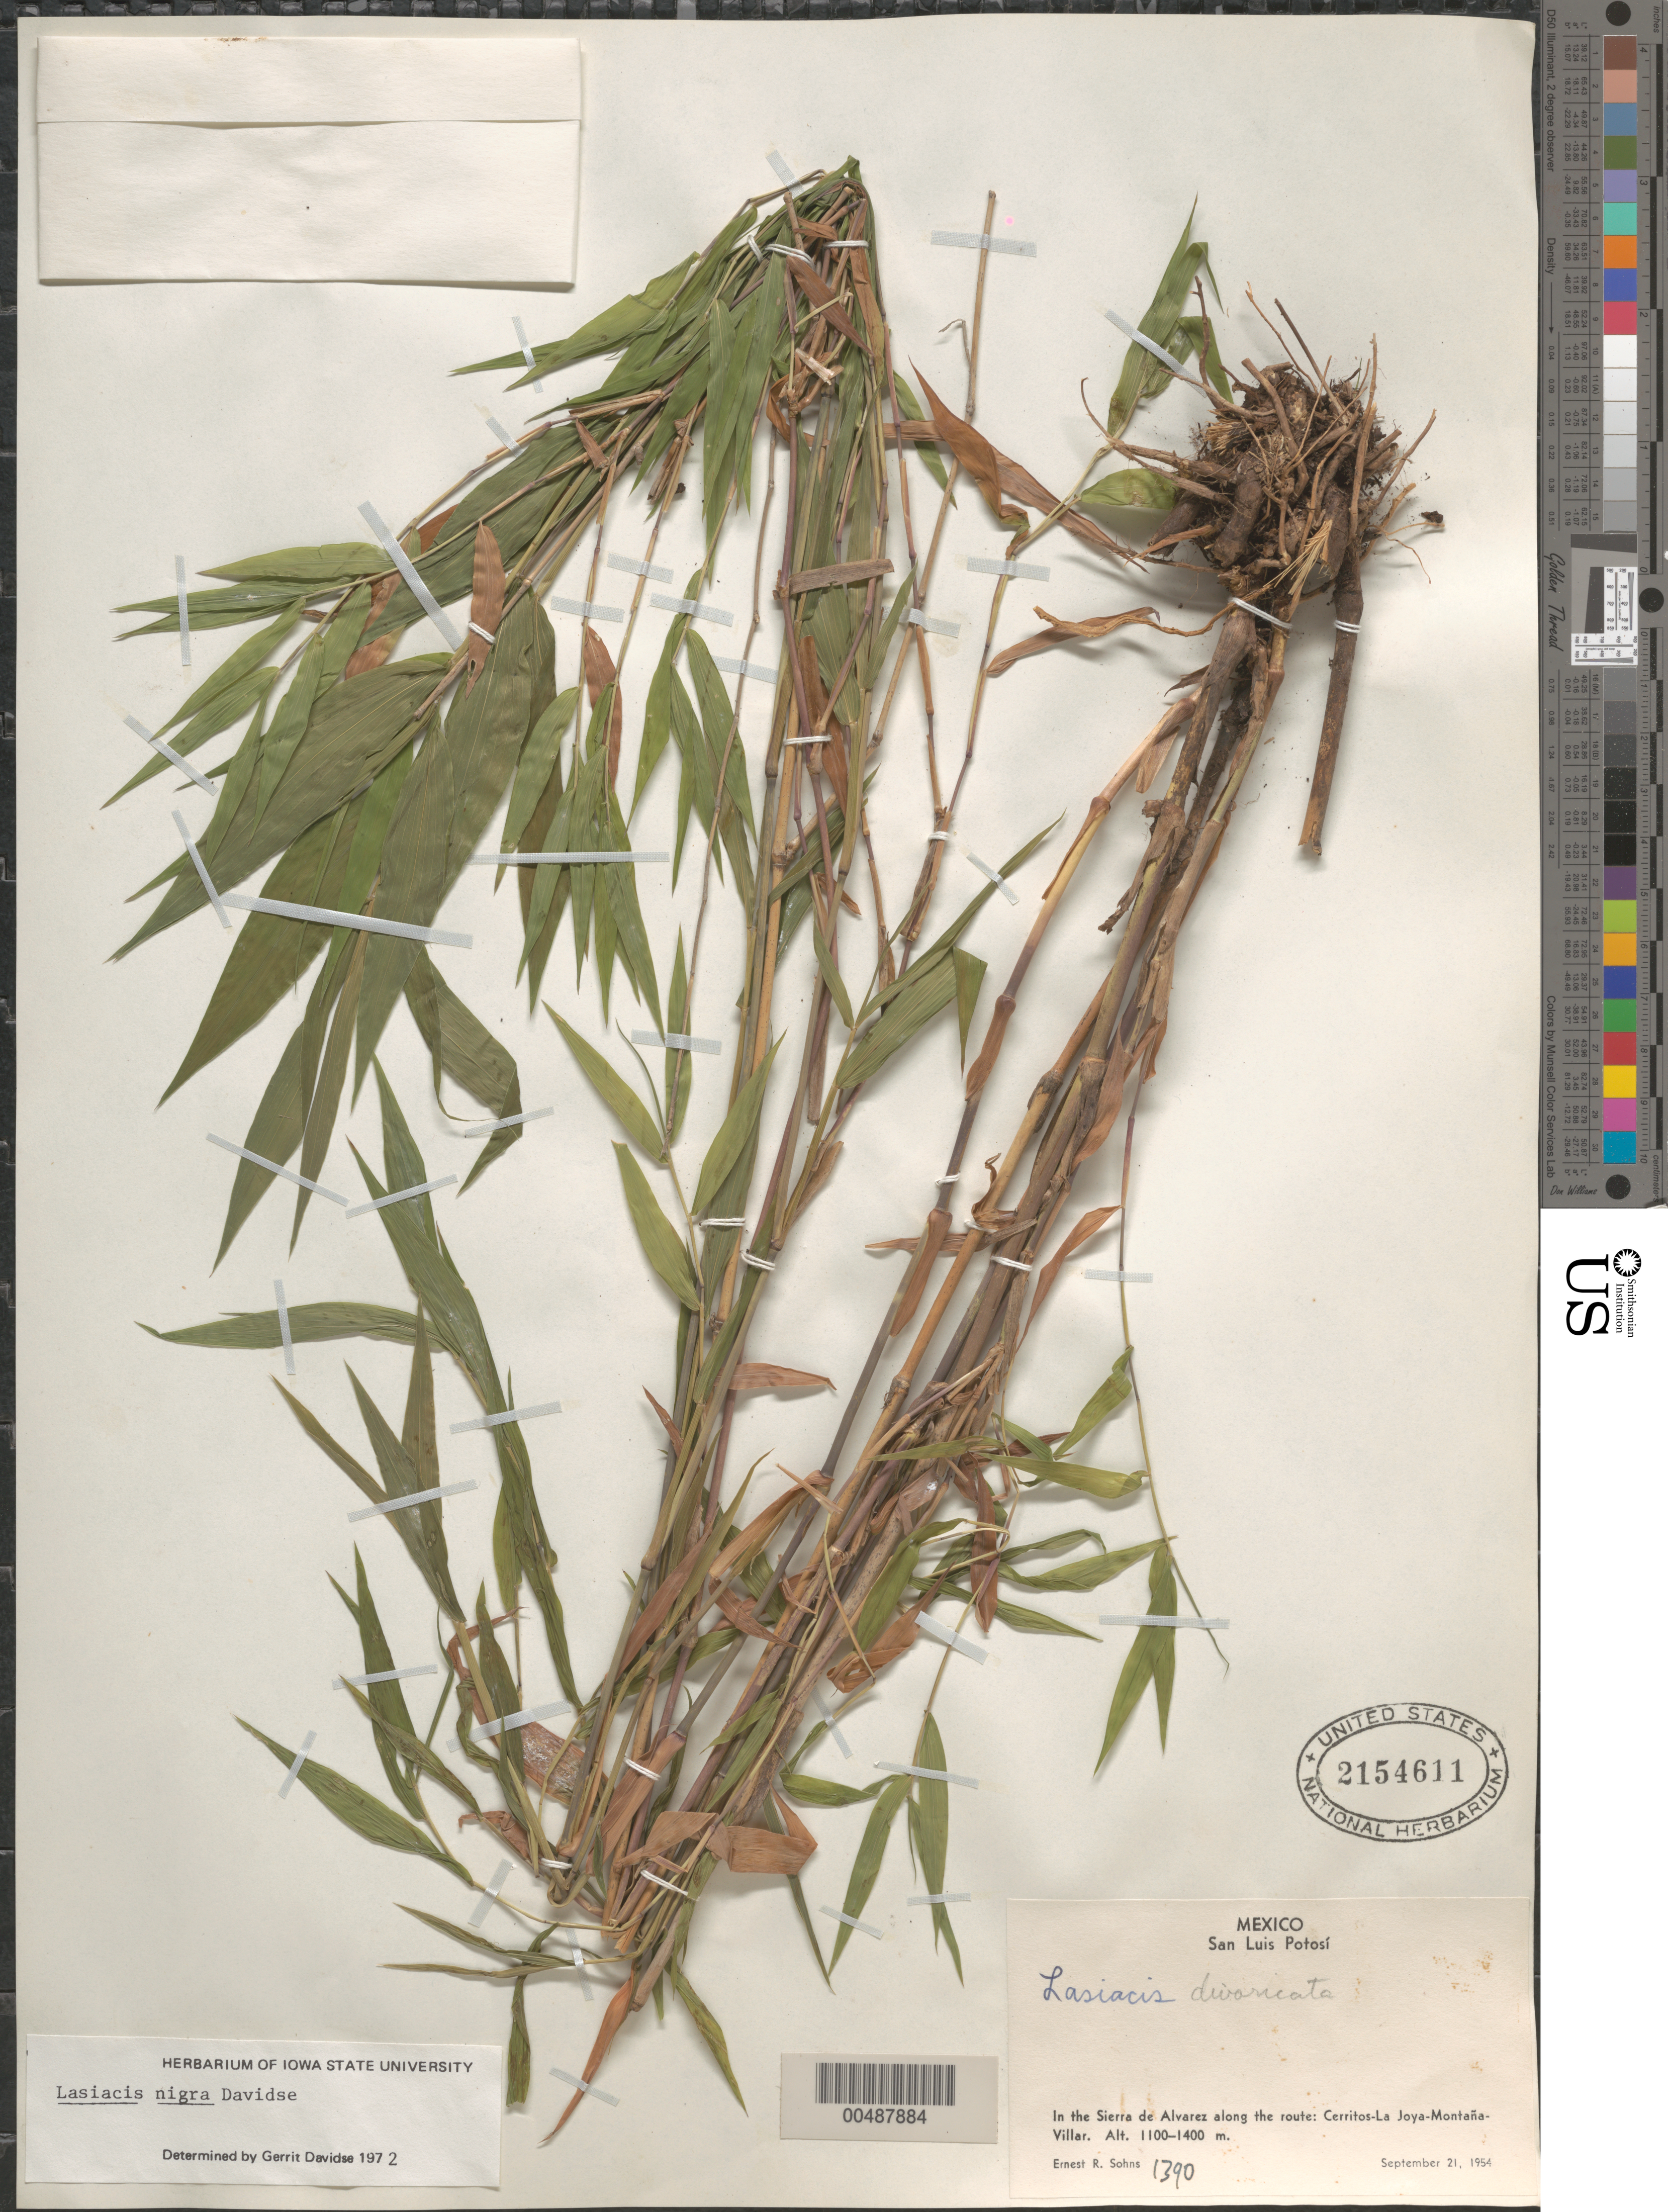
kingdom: Plantae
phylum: Tracheophyta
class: Liliopsida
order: Poales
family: Poaceae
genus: Lasiacis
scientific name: Lasiacis maxonii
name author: Swallen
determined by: Davidse, Gerrit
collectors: E. R. Sohns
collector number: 1390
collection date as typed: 21 Sep 1954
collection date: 1954-09-21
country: Mexico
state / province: San Luis Potosi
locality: In the Sierra de Alvarez along the route: Cerritos-La Joya-Monta¤a-Villar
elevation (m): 1100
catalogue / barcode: US 2154611